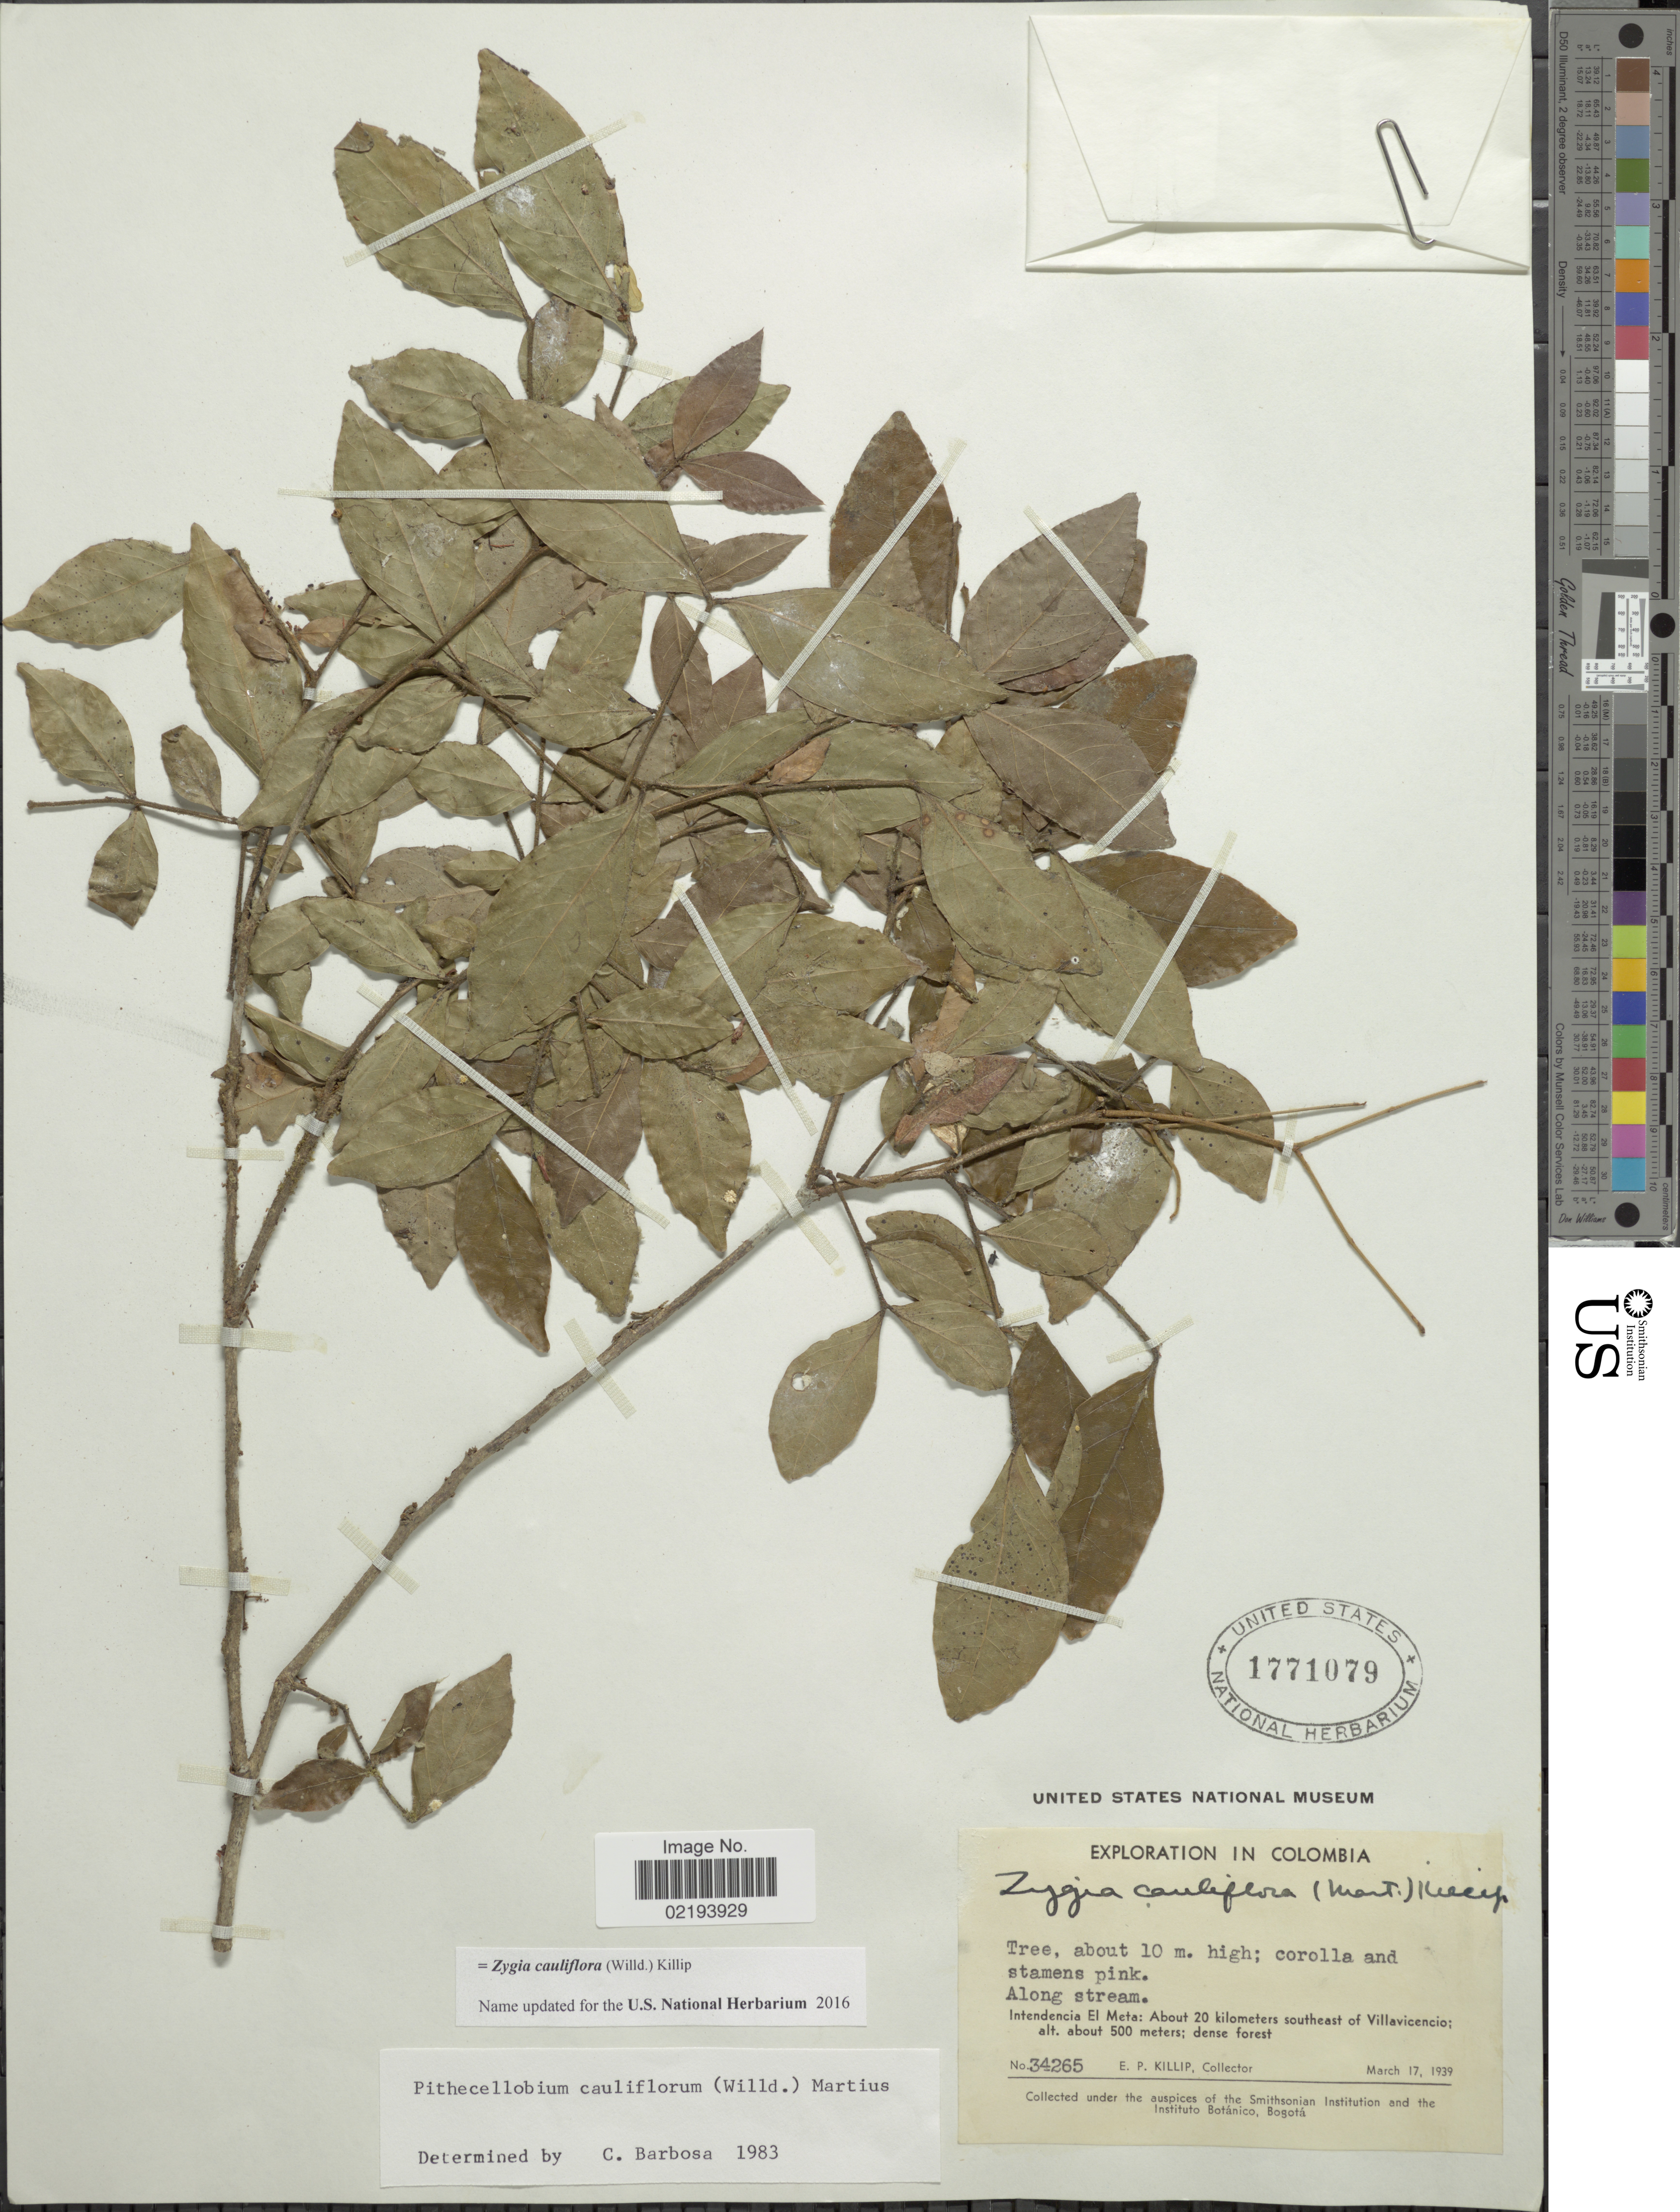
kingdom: Plantae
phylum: Tracheophyta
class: Magnoliopsida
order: Fabales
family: Fabaceae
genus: Zygia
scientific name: Zygia cauliflora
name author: (Willd.) Killip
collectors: E. P. Killip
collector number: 34265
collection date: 1939-03-17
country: Colombia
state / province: Meta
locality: Along stream, Intendencia El Meta; About 20 kilometers southeast of Villavicencio; dense forest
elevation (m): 500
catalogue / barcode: US 1771079